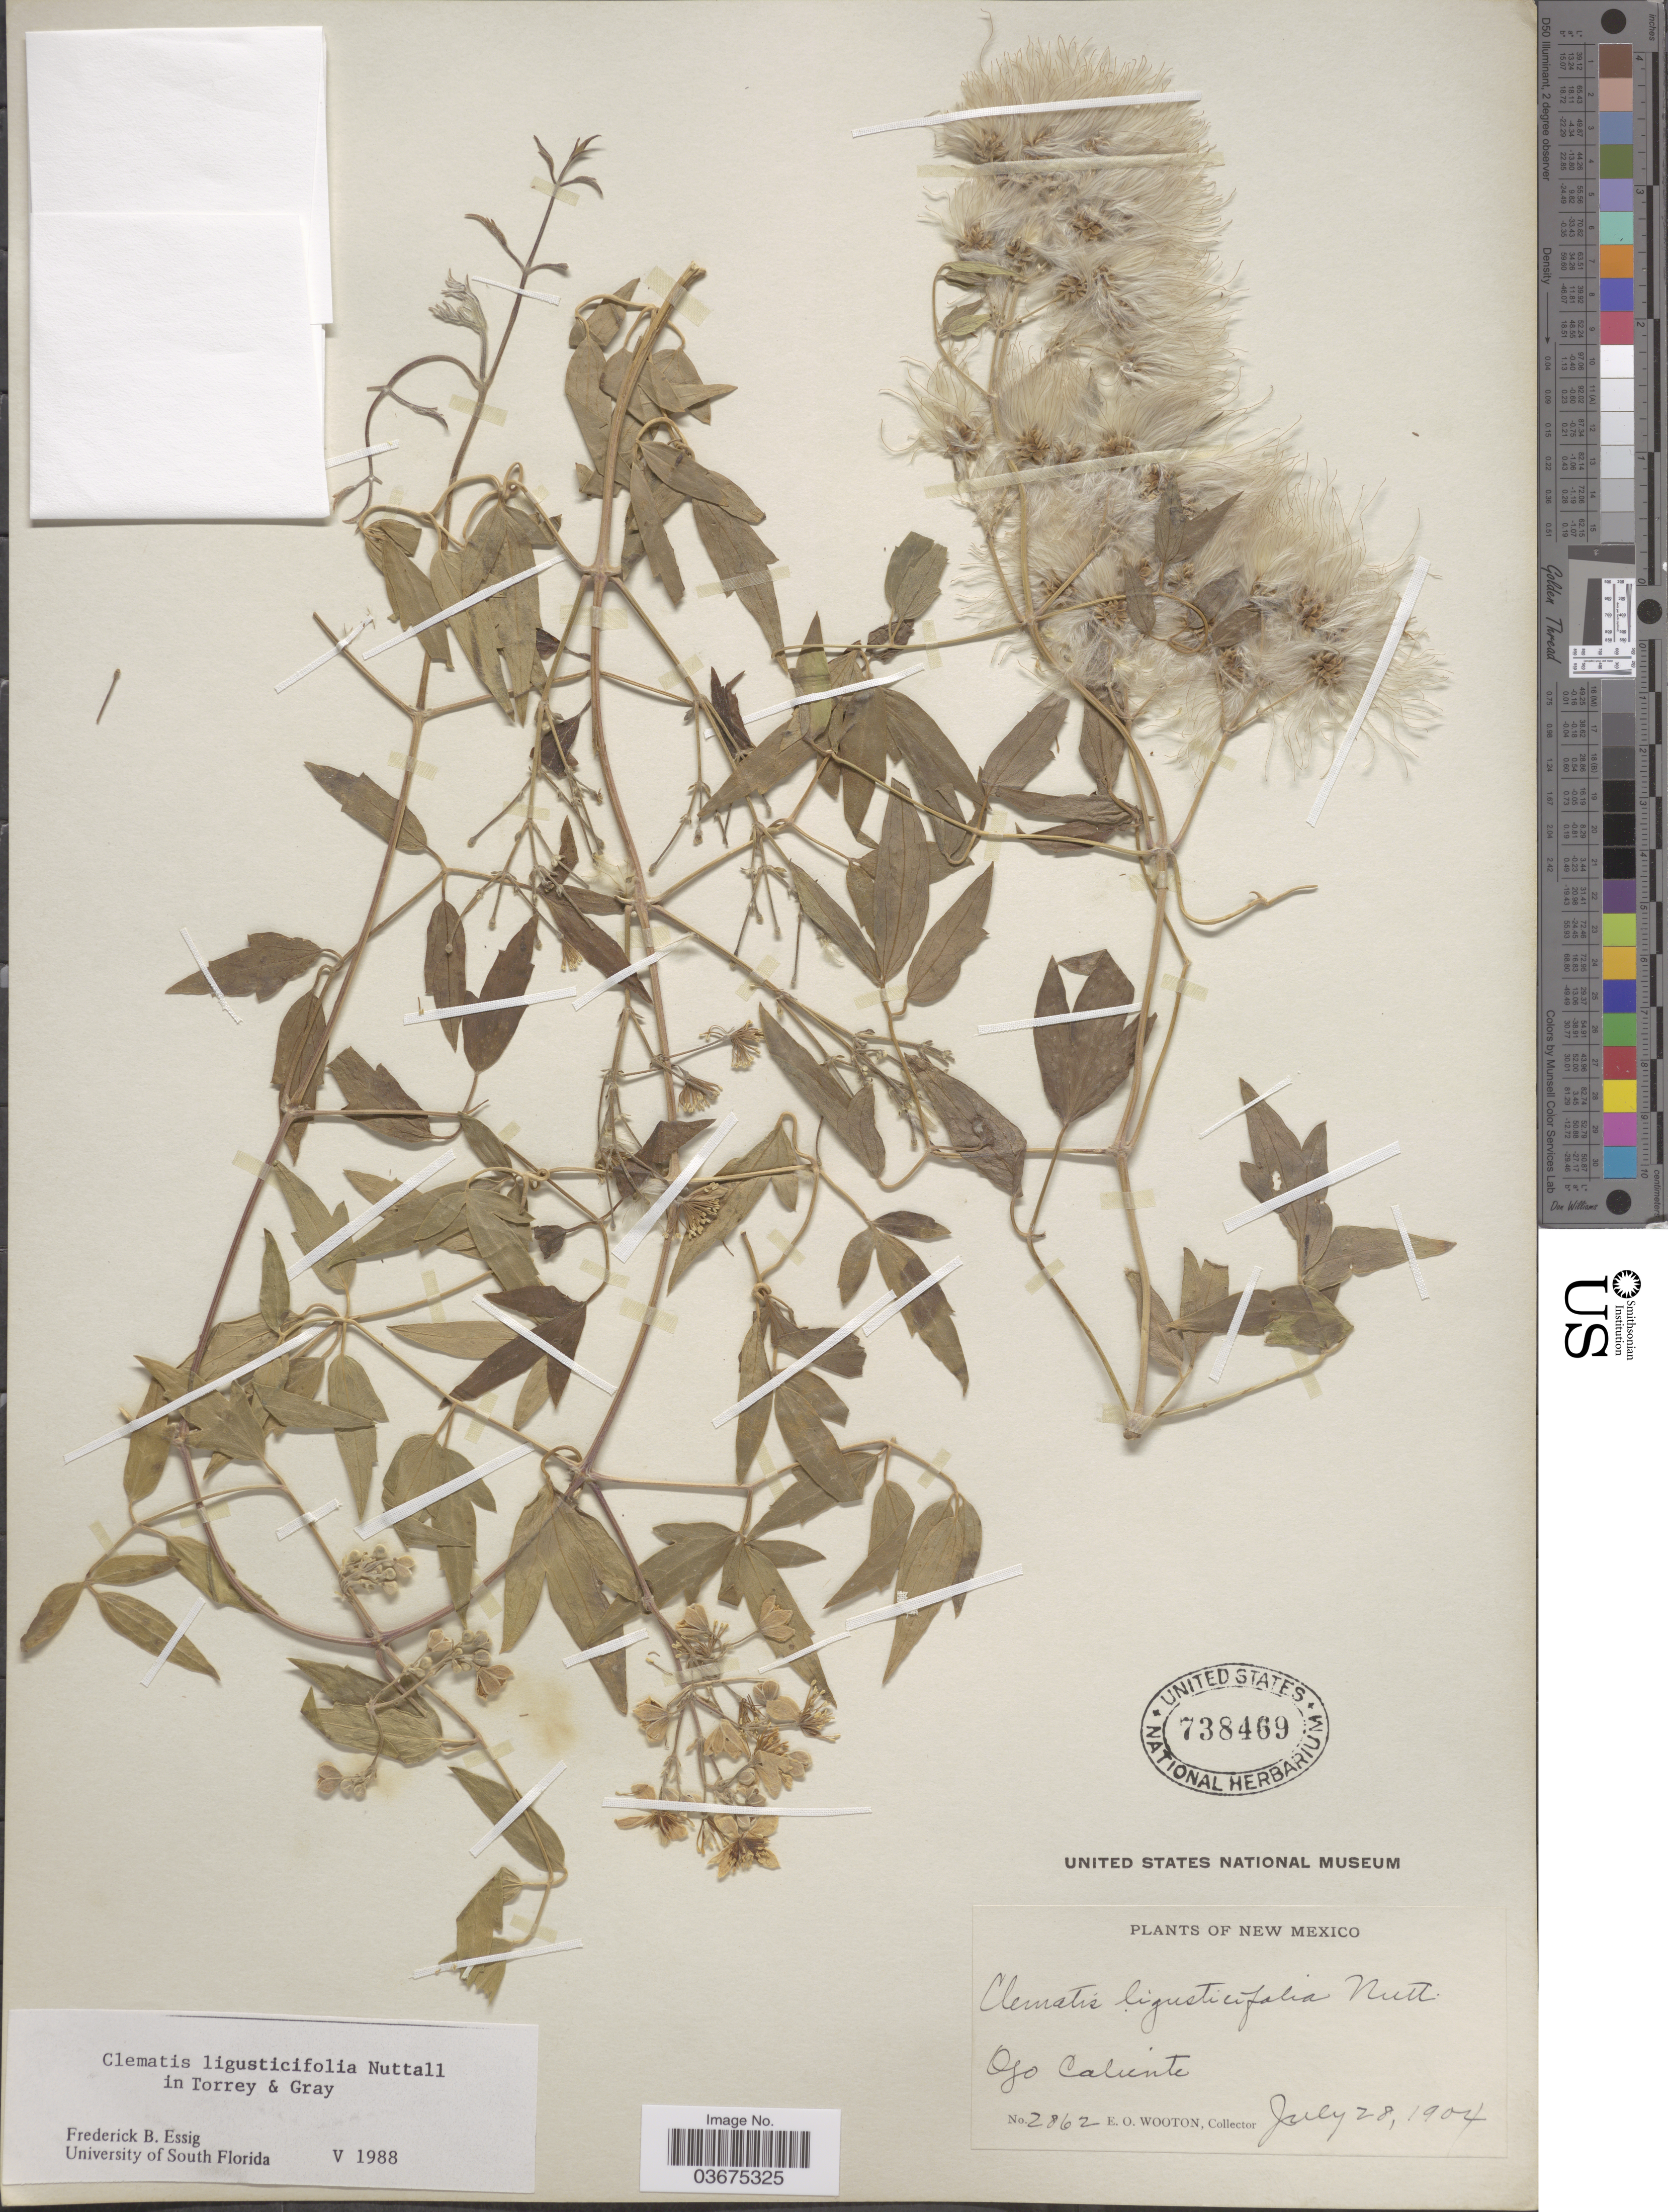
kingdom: Plantae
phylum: Tracheophyta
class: Magnoliopsida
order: Ranunculales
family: Ranunculaceae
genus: Clematis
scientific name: Clematis ligusticifolia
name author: Nutt.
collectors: E. O. Wooton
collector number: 2862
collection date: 1904-07-28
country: United States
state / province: New Mexico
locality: Ojo Caliente.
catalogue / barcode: US 738469